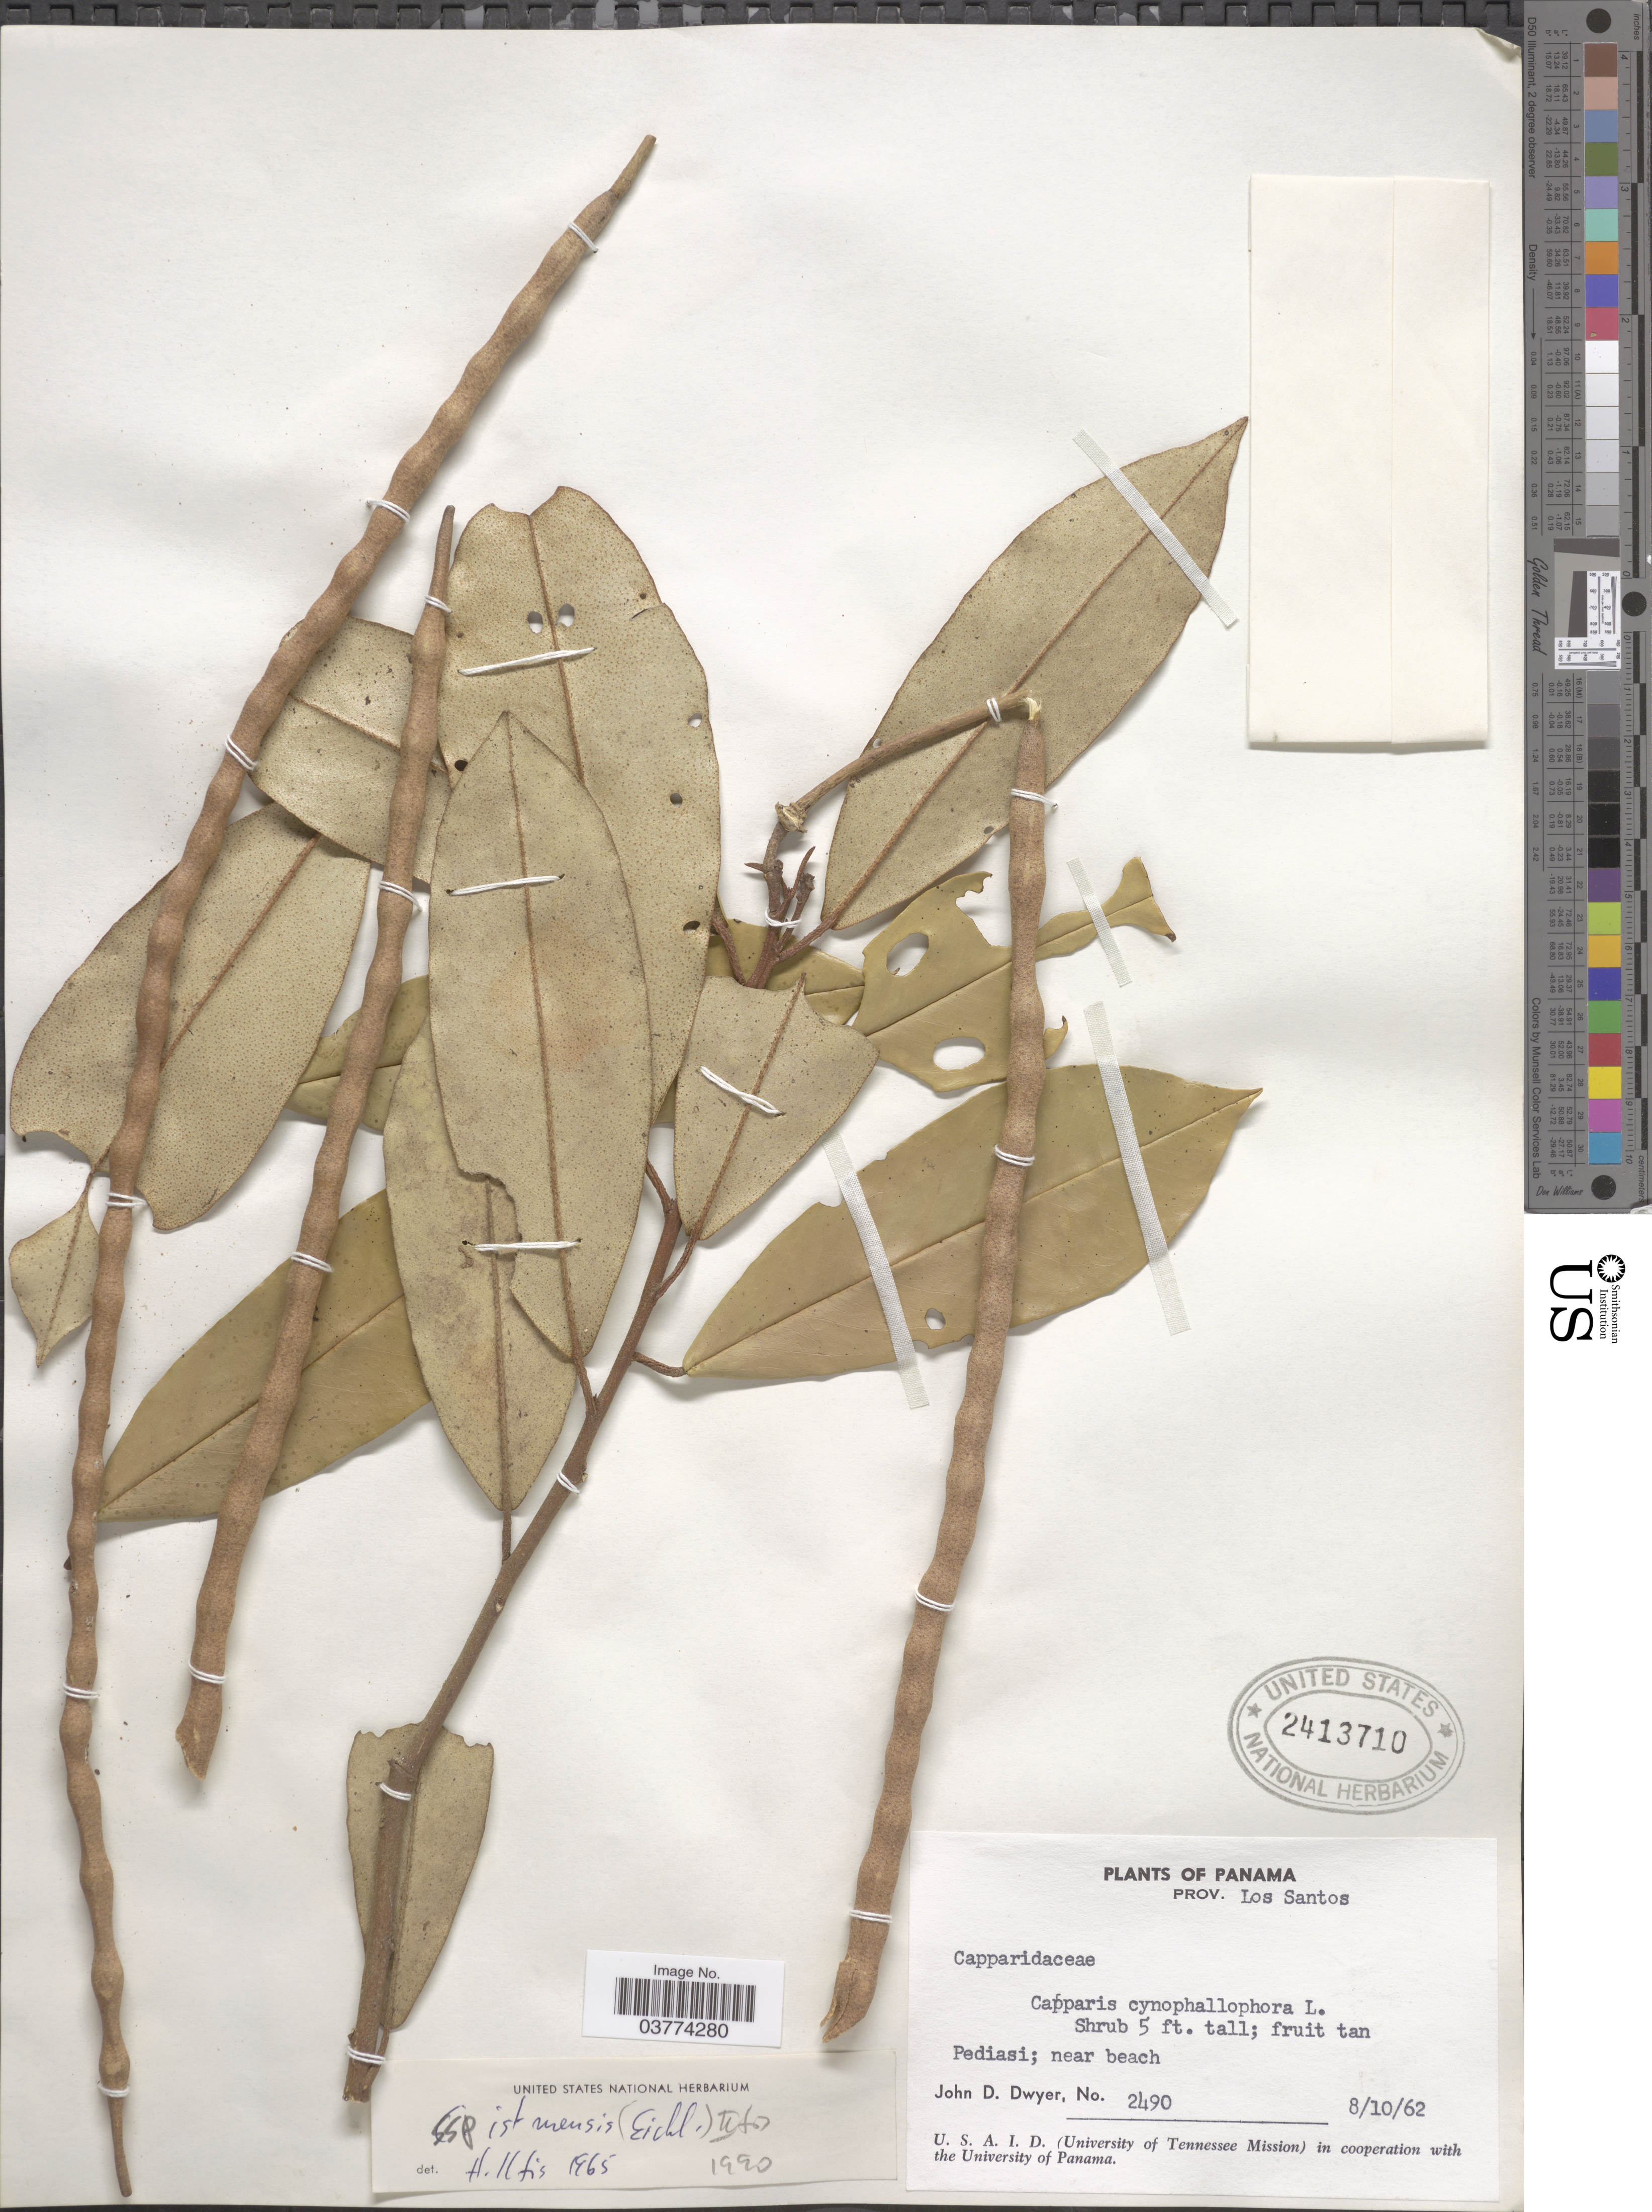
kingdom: Plantae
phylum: Tracheophyta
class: Magnoliopsida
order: Brassicales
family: Capparaceae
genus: Quadrella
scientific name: Quadrella isthmensis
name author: (Eichler) Hutch.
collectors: J. D. Dwyer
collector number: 2490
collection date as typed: Transcribed d/m/y: 8/10/62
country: Panama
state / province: Los Santos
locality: Pediasi; near beach.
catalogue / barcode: US 2413710